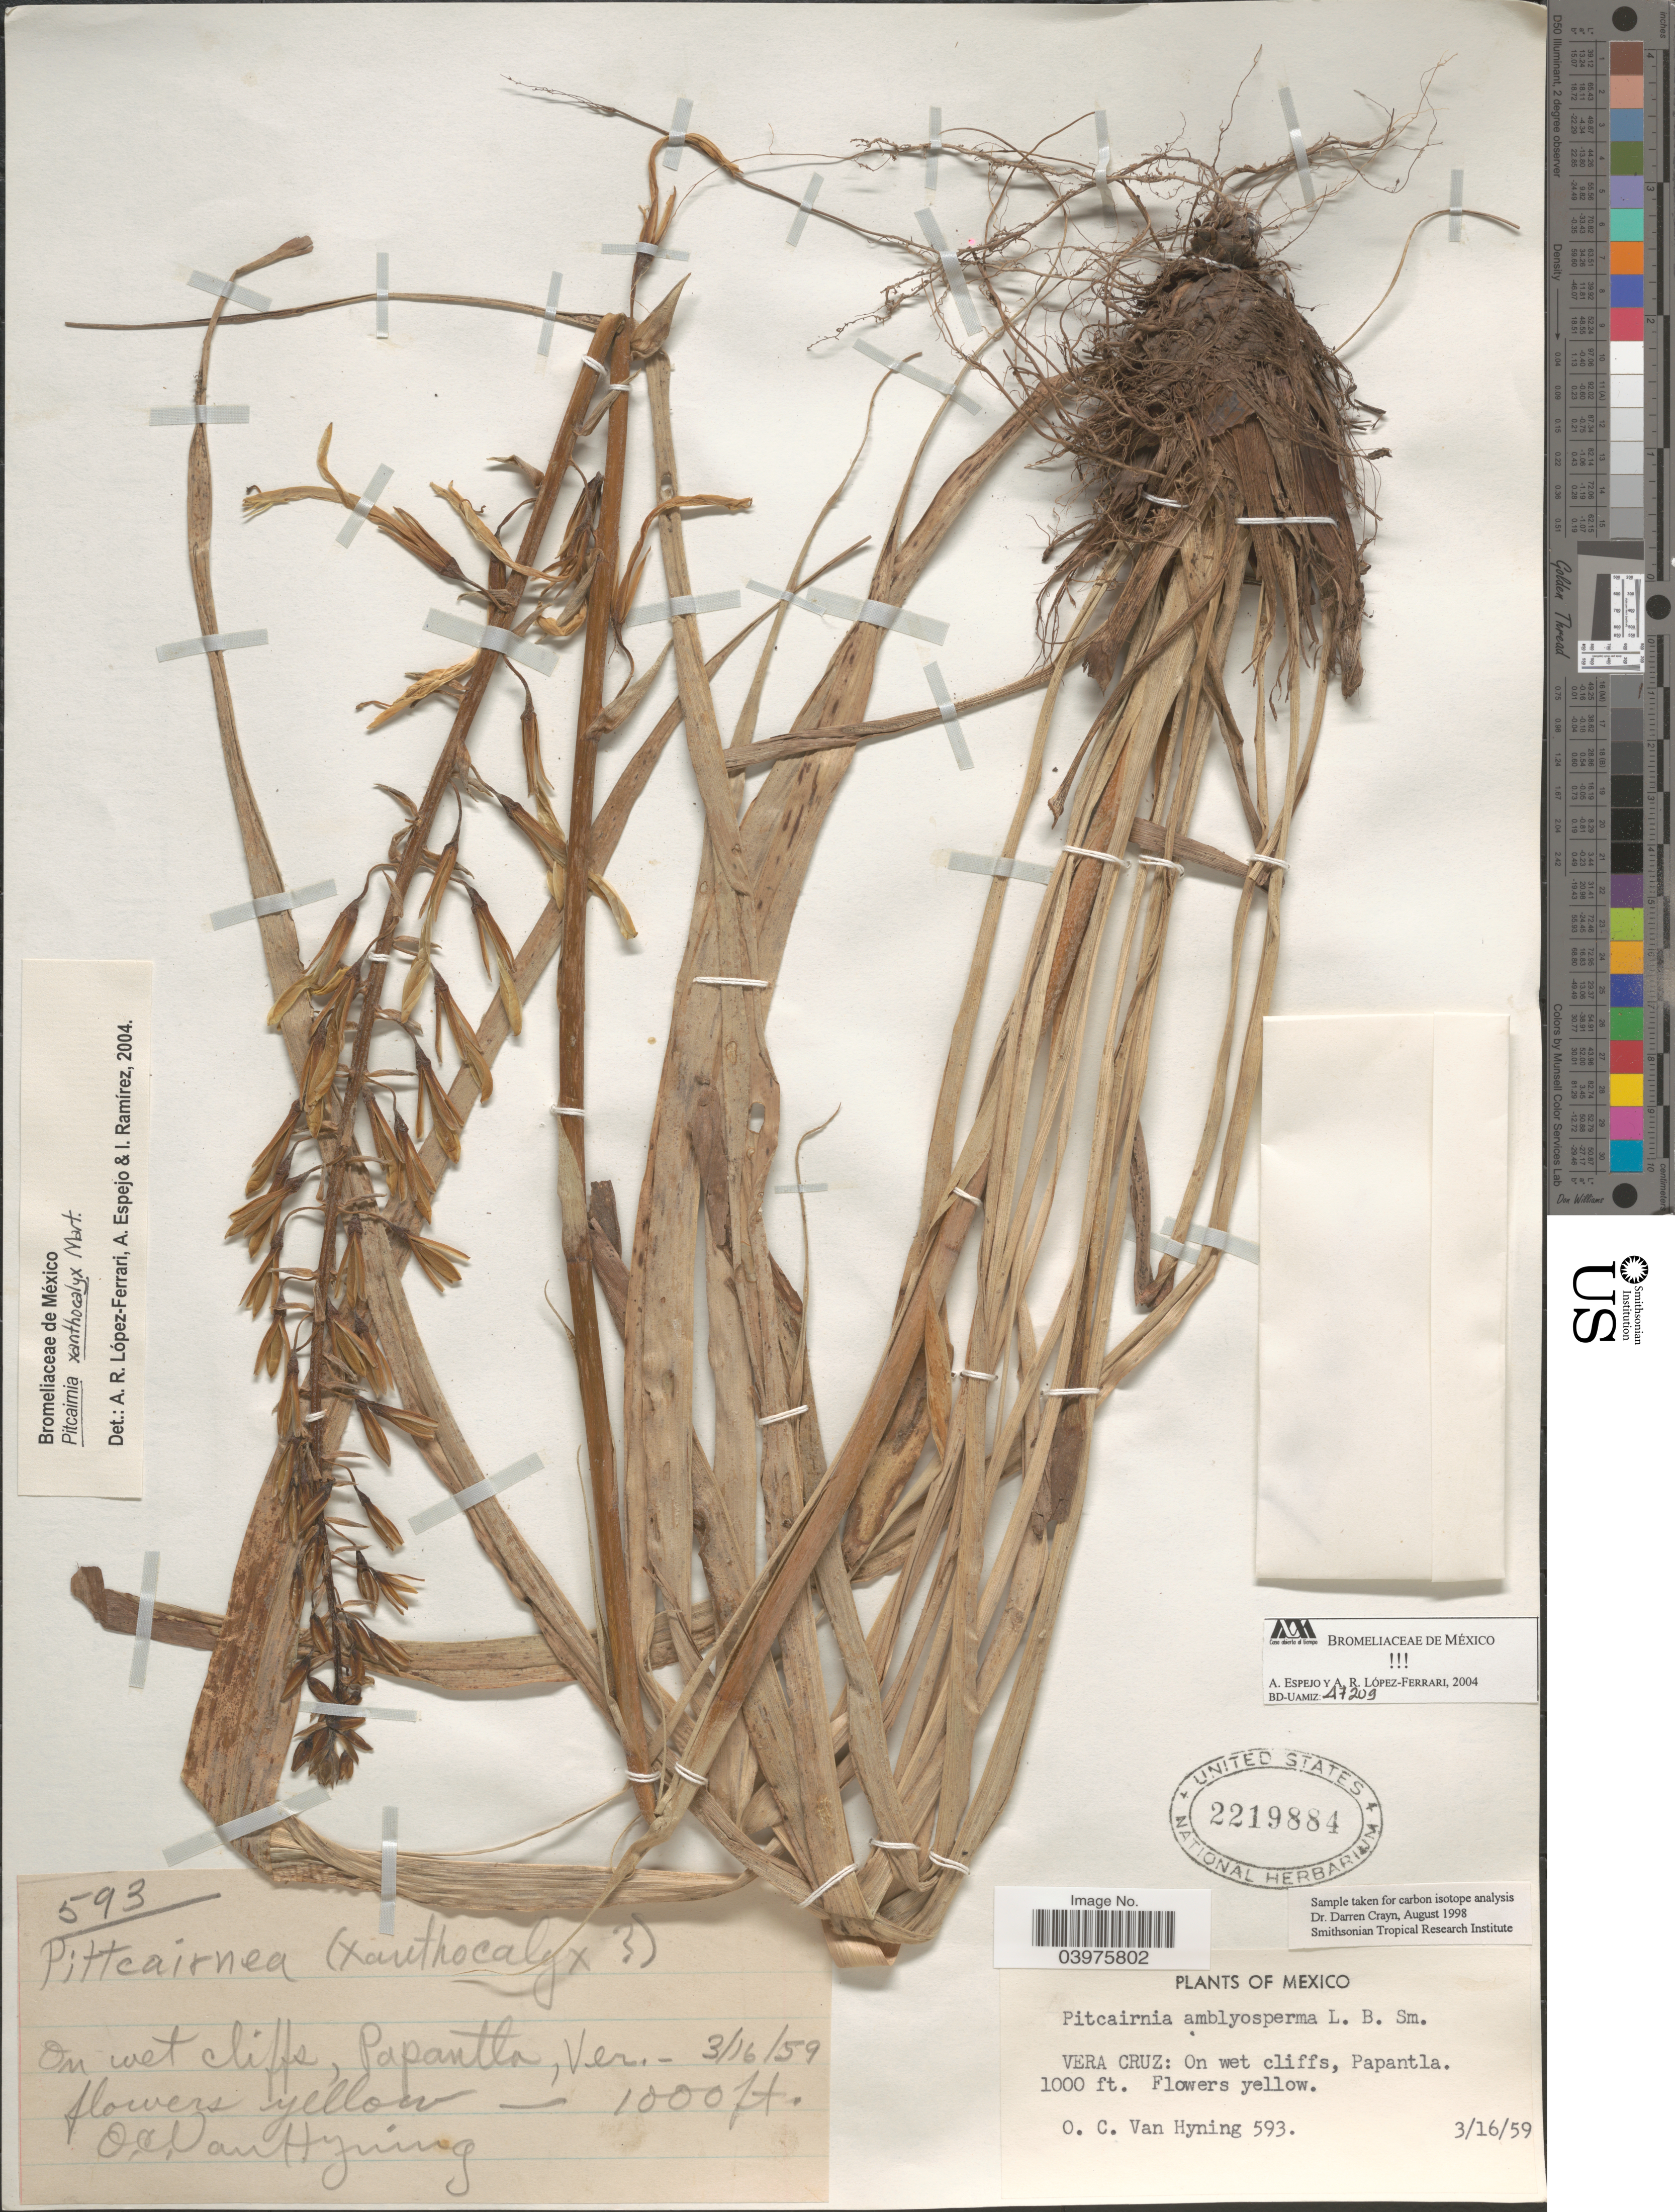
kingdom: Plantae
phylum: Tracheophyta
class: Liliopsida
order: Poales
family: Bromeliaceae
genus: Pitcairnia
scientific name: Pitcairnia xanthocalyx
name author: Mart.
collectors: O. Van Hyning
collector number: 593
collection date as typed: Transcribed d/m/y: 16/3/59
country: Mexico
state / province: Veracruz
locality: Vera Cruz: On wet cliffs, Papantla.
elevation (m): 305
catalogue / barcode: US 2219884